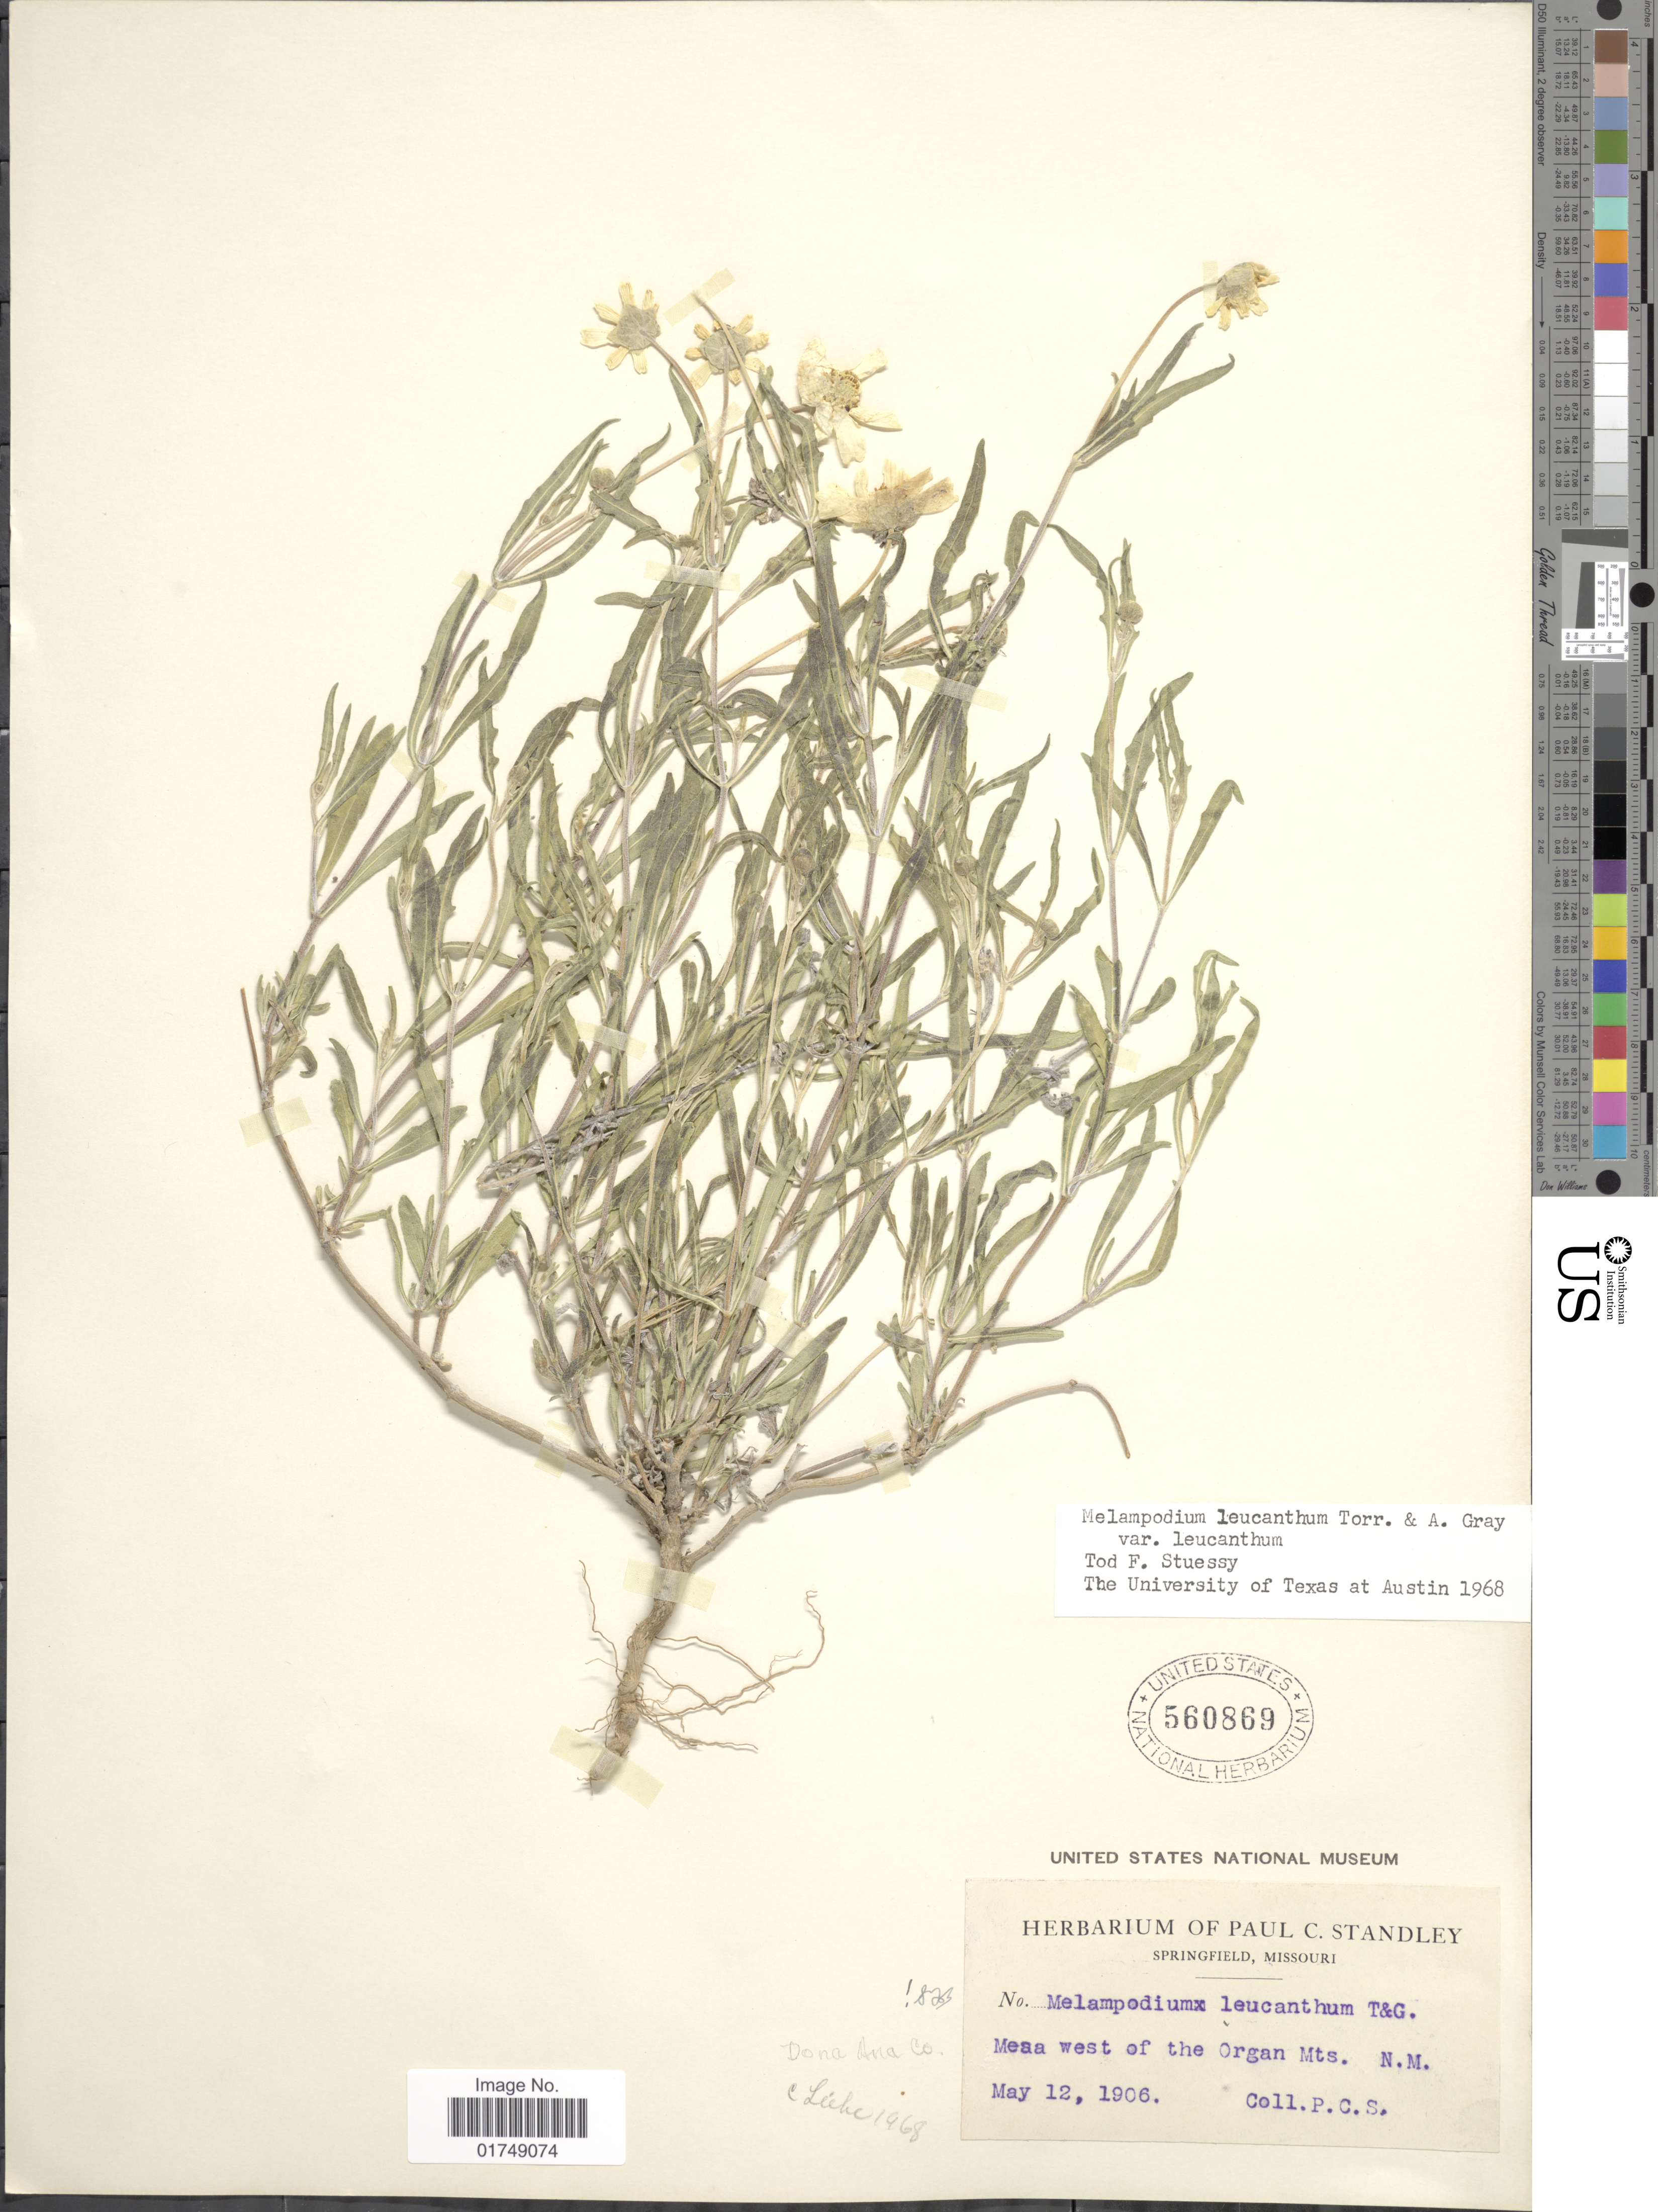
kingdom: Plantae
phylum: Tracheophyta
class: Magnoliopsida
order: Asterales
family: Asteraceae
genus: Melampodium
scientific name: Melampodium leucanthum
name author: Torr. & A. Gray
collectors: P. C. Standley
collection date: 1906-05-12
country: United States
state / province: New Mexico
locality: Mesa West of the Organ Mts. Dona Ana Co.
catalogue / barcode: US 560869